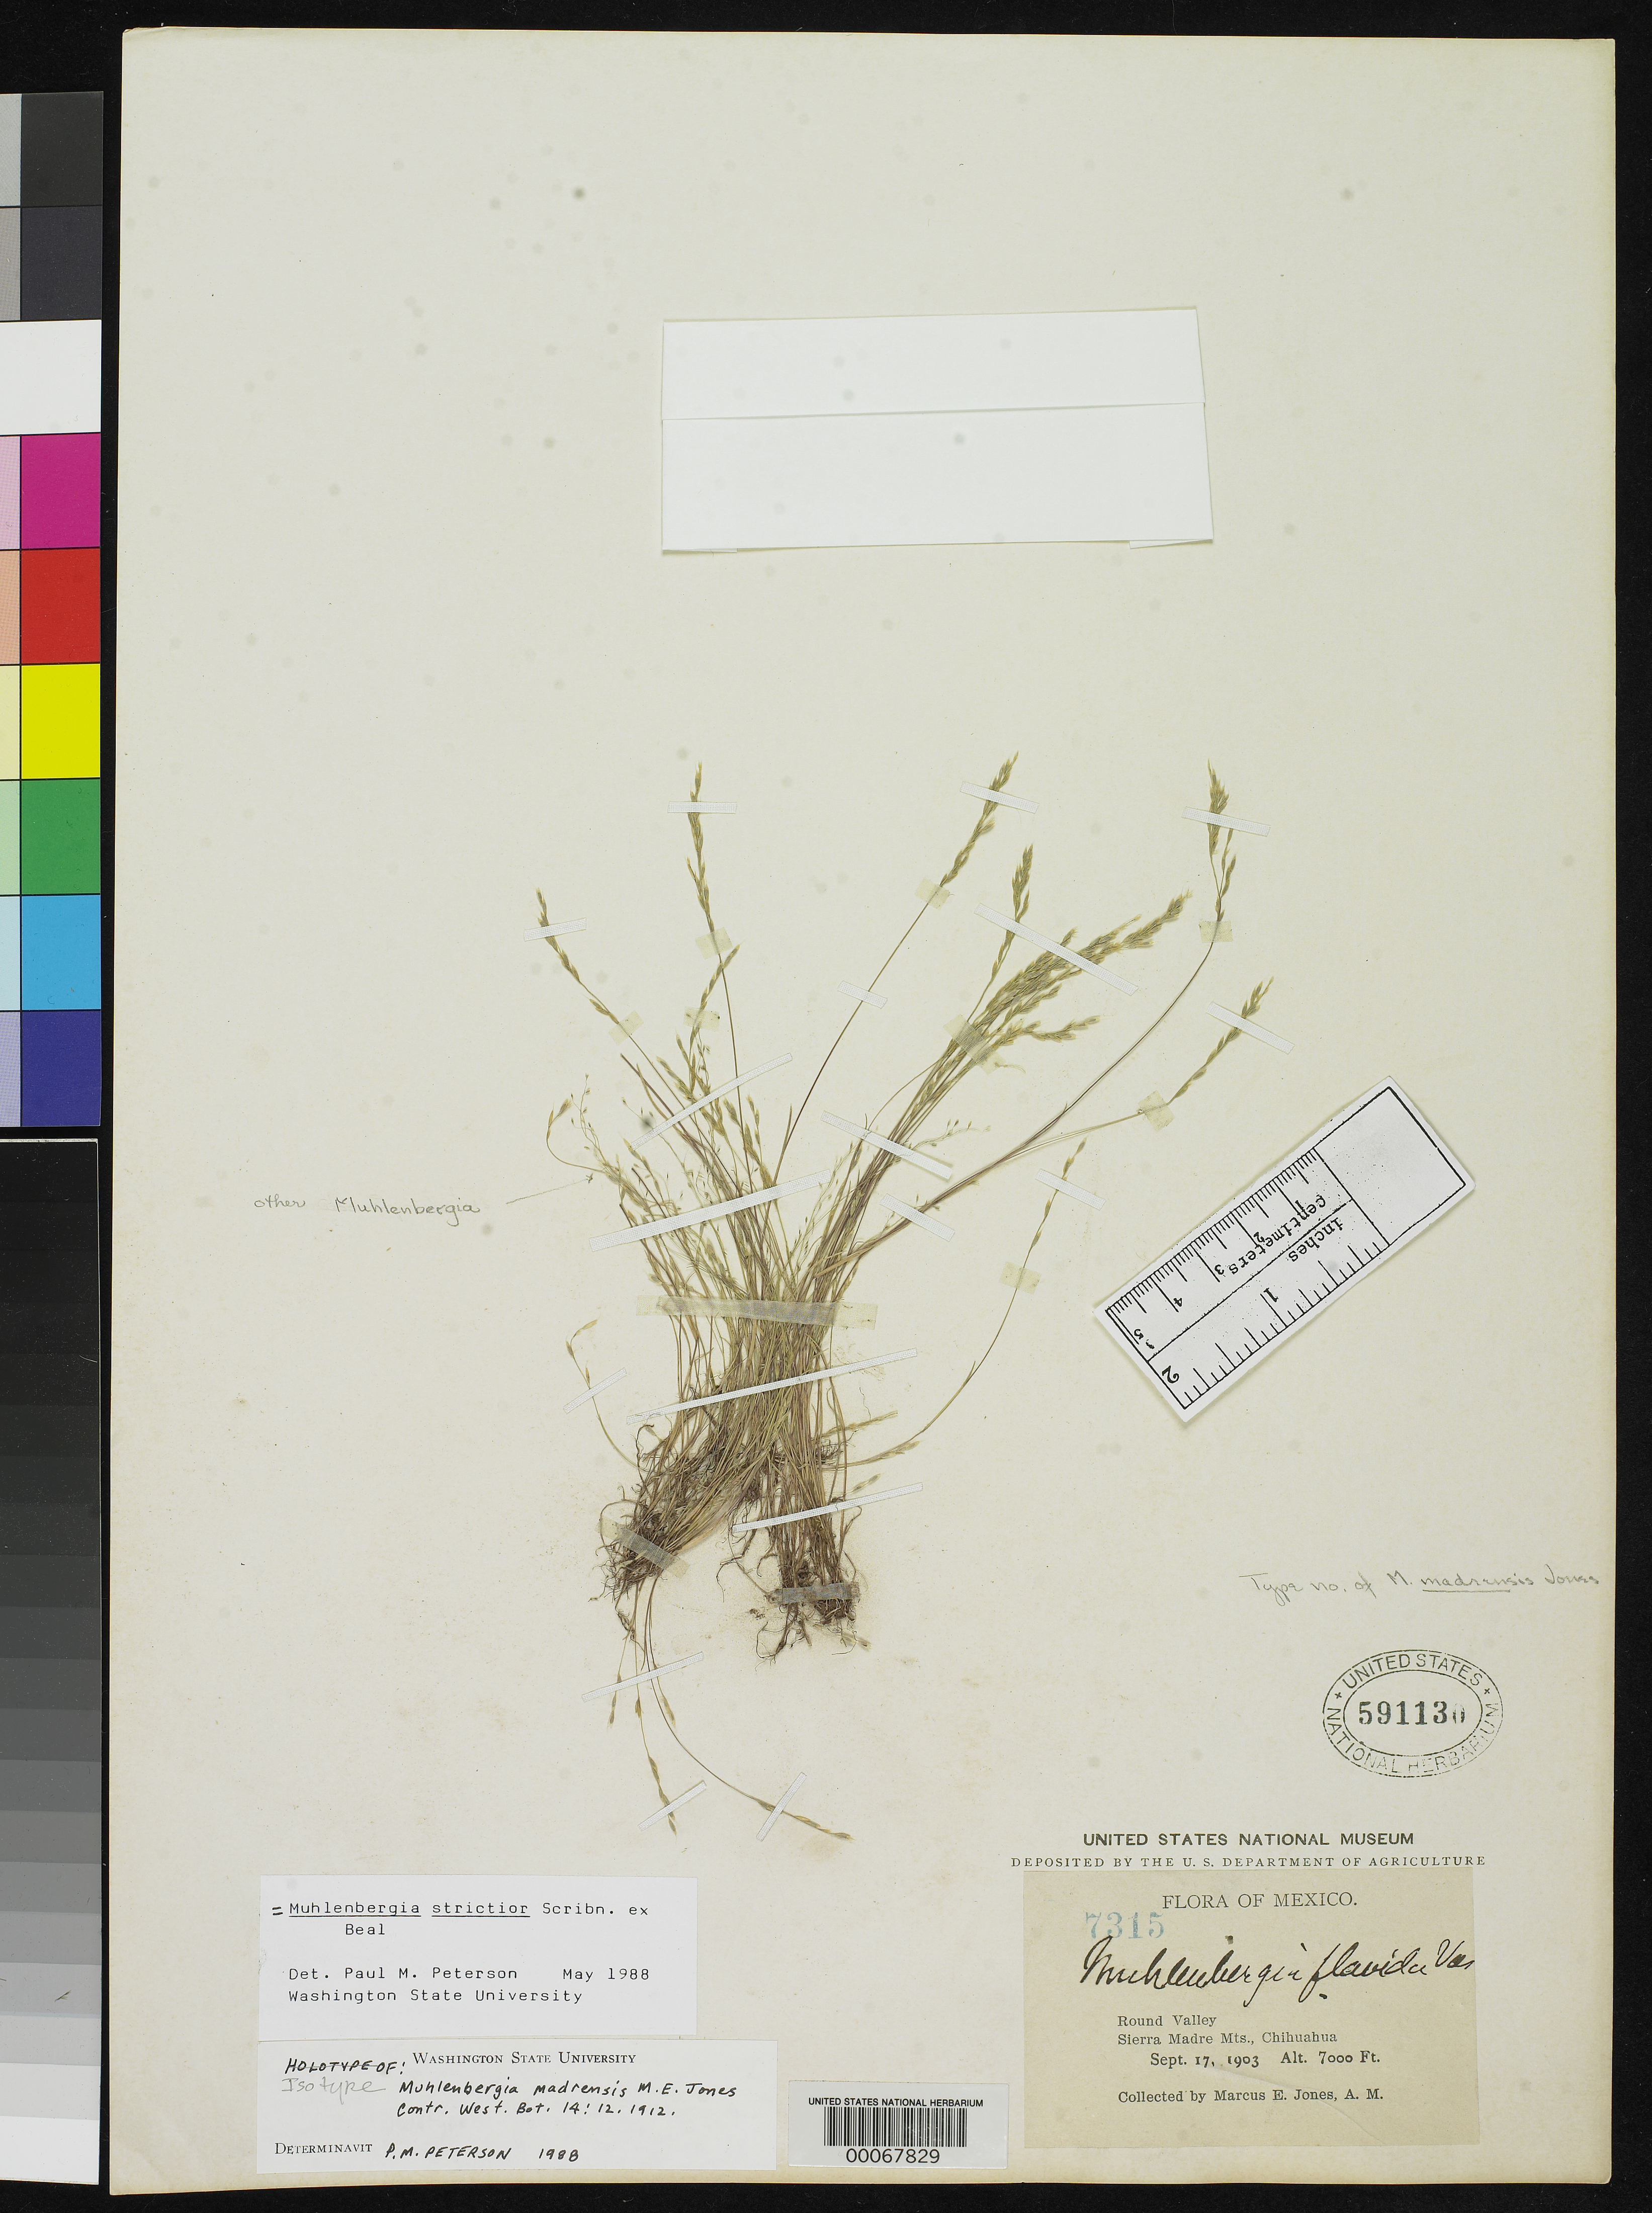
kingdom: Plantae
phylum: Tracheophyta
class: Liliopsida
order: Poales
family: Poaceae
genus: Muhlenbergia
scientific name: Muhlenbergia madrensis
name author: M.E. Jones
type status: Isotype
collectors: M. E. Jones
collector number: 7315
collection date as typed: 17 Sep 1906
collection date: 1906-09-17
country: Mexico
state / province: Chihuahua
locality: Round valley near Garcia, Sierra Madre Mountains.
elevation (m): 2134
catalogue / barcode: US 591130